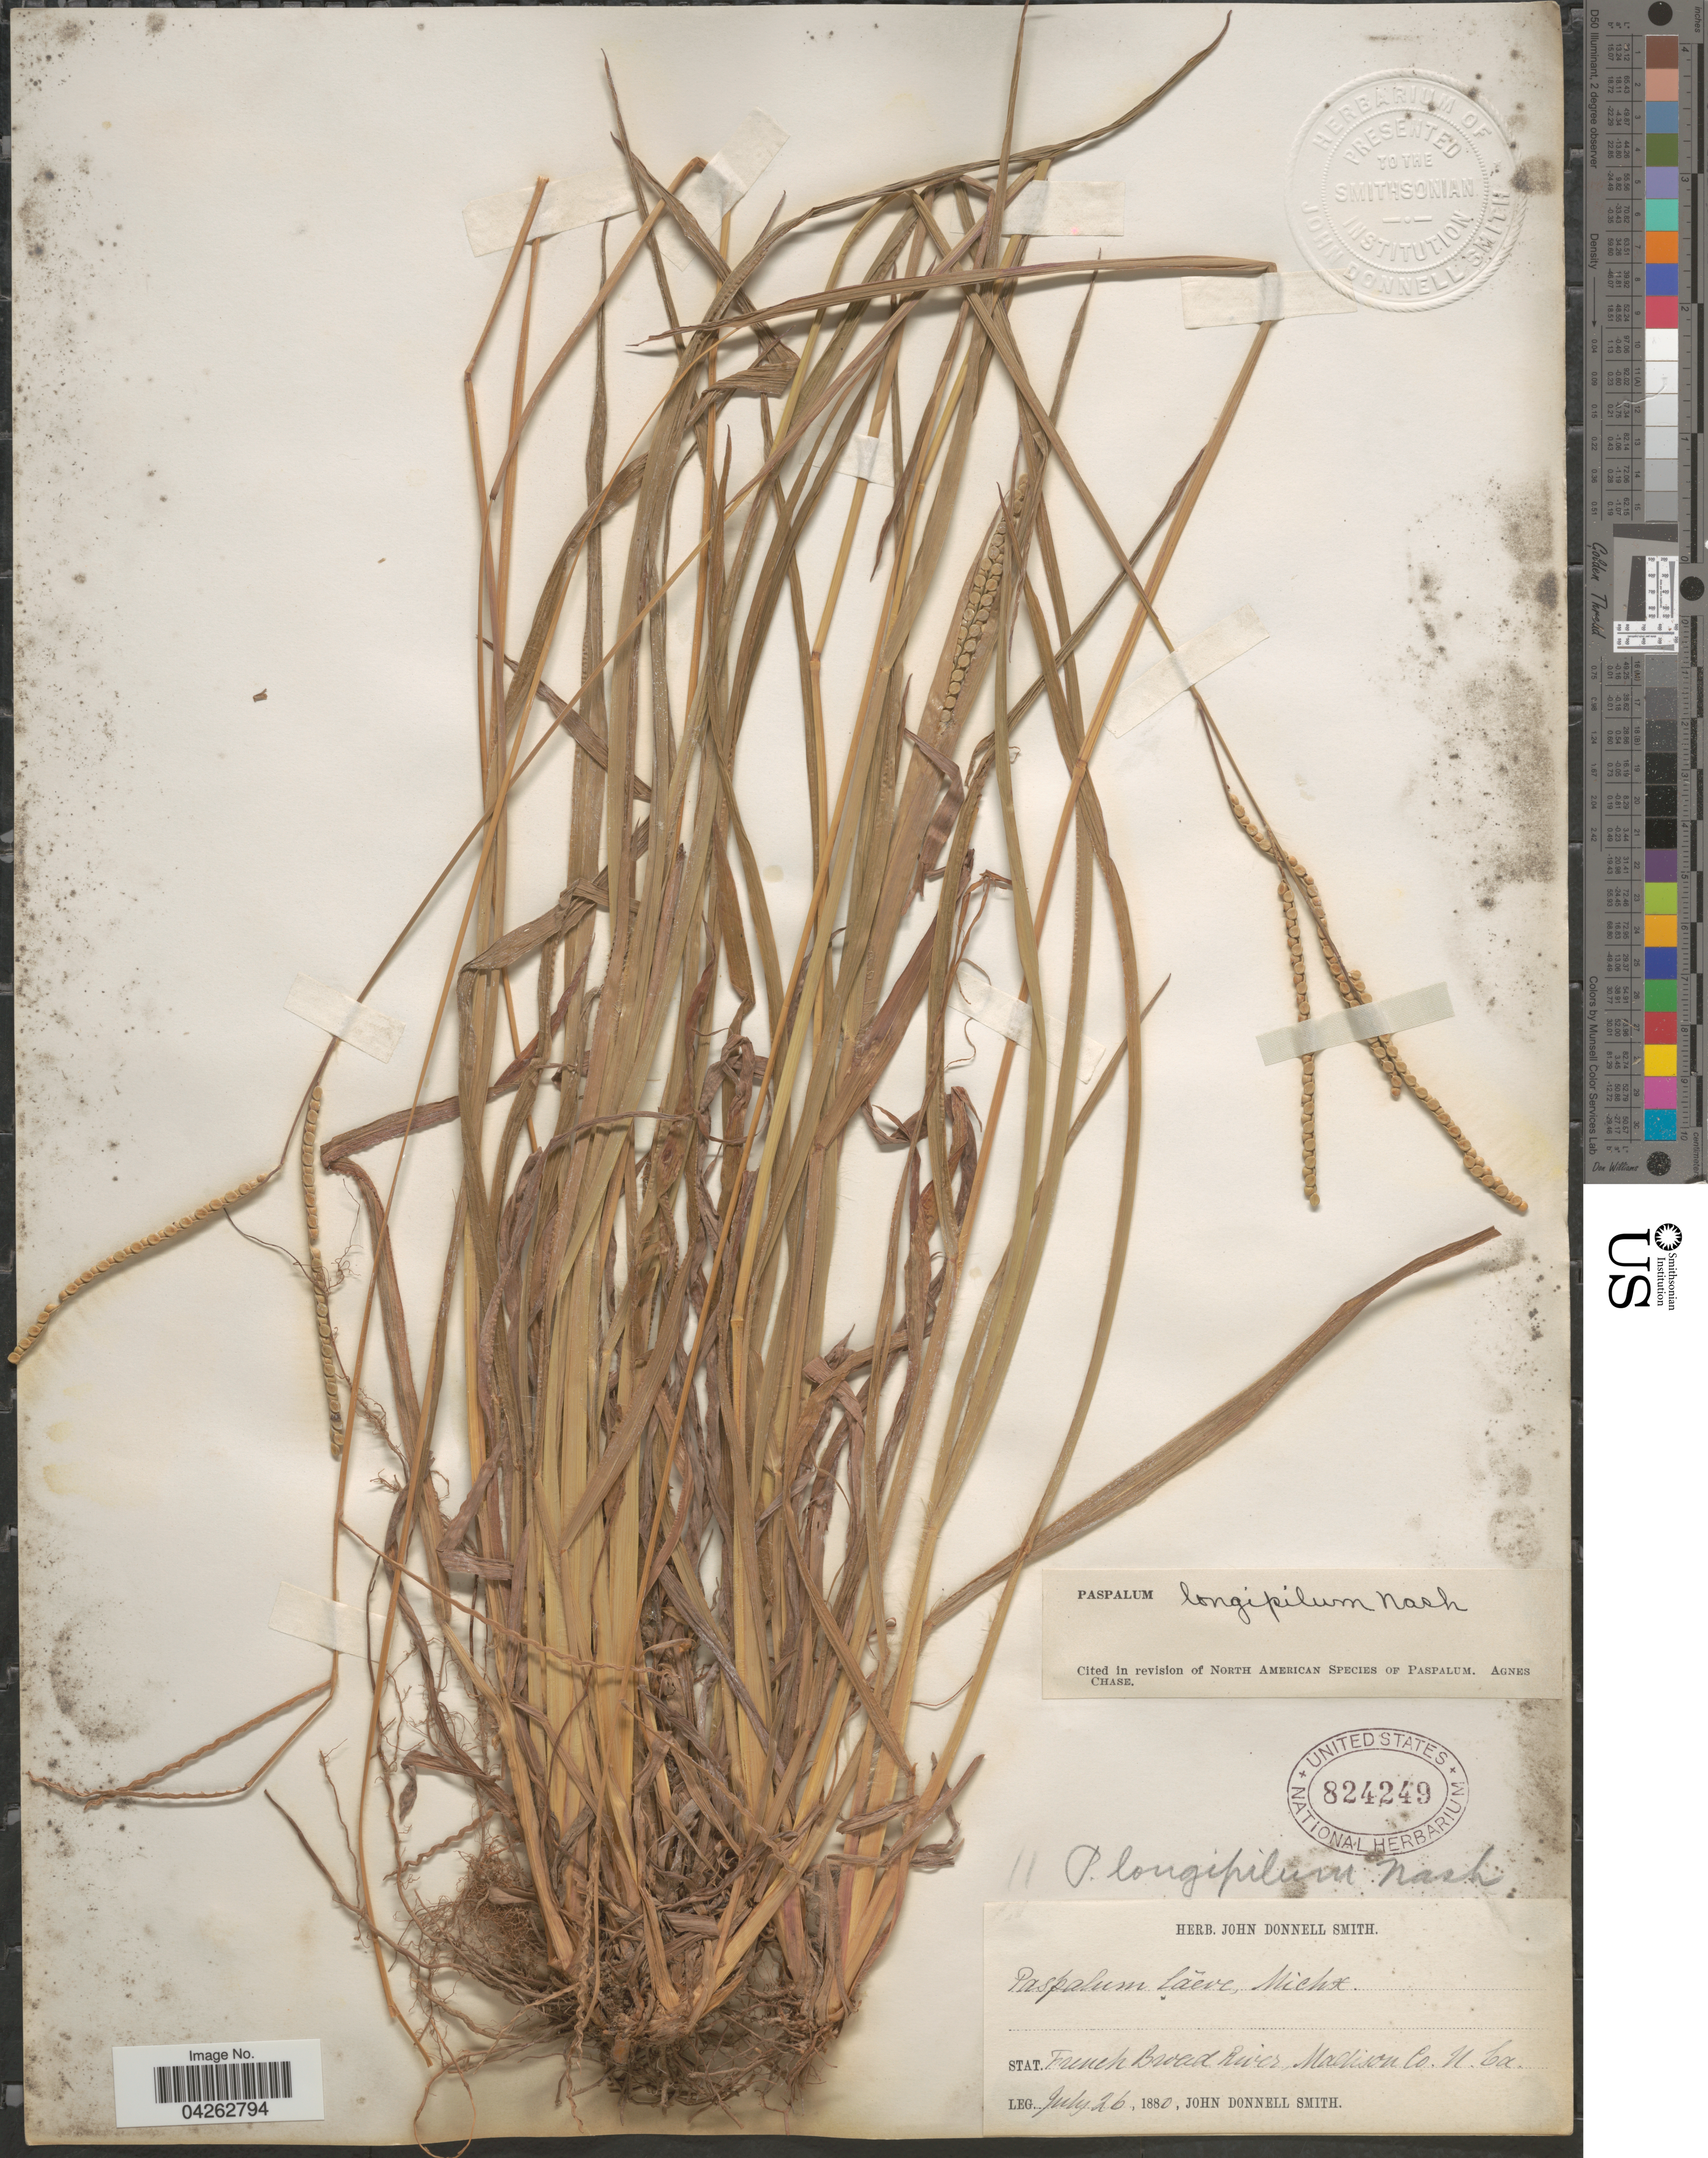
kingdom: Plantae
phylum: Tracheophyta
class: Liliopsida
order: Poales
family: Poaceae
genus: Paspalum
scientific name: Paspalum longipilum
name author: Nash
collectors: J. Donnell Smith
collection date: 1880-07-26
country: United States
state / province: North Carolina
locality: Stat. French Broad River, Madison Co.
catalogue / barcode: US 824249